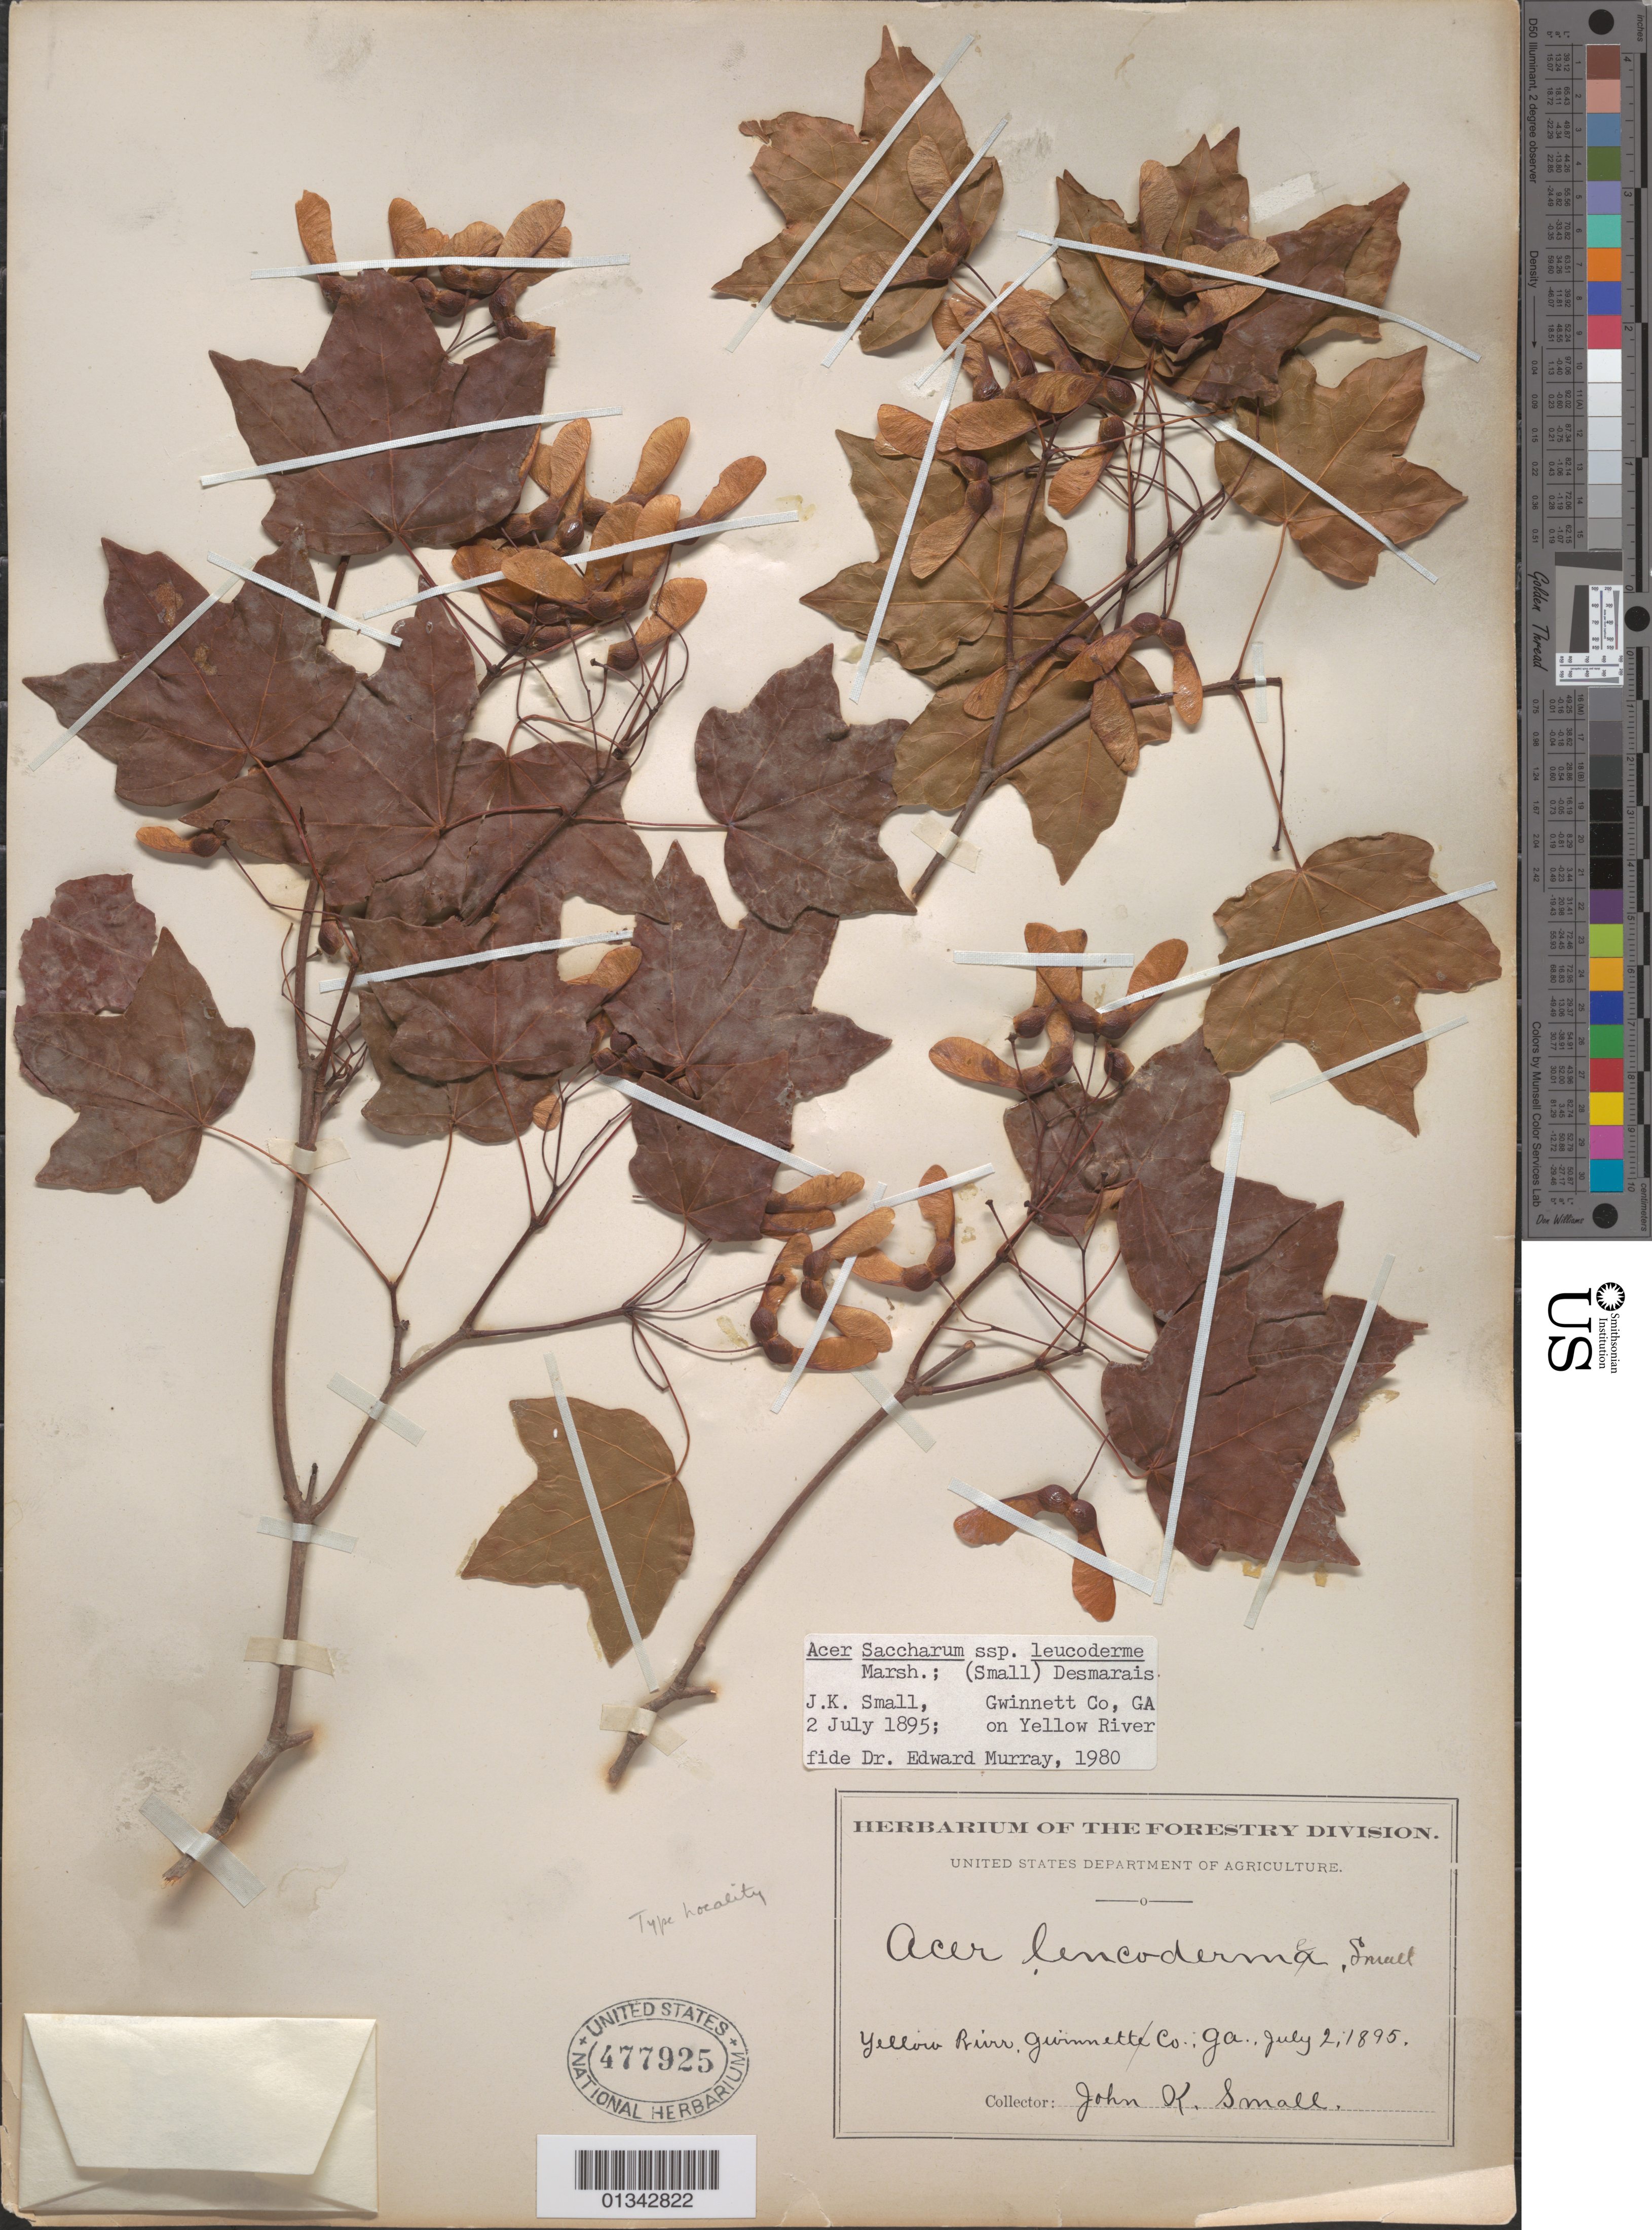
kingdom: Plantae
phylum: Tracheophyta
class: Magnoliopsida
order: Sapindales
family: Sapindaceae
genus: Acer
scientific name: Acer saccharum subsp. leucoderme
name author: (Small) Desmarais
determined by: Murray, Edward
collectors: J. K. Small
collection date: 1895-07-02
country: United States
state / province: Georgia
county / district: Gwinnett County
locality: Gwinnett County, Yellow River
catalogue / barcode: US 477925